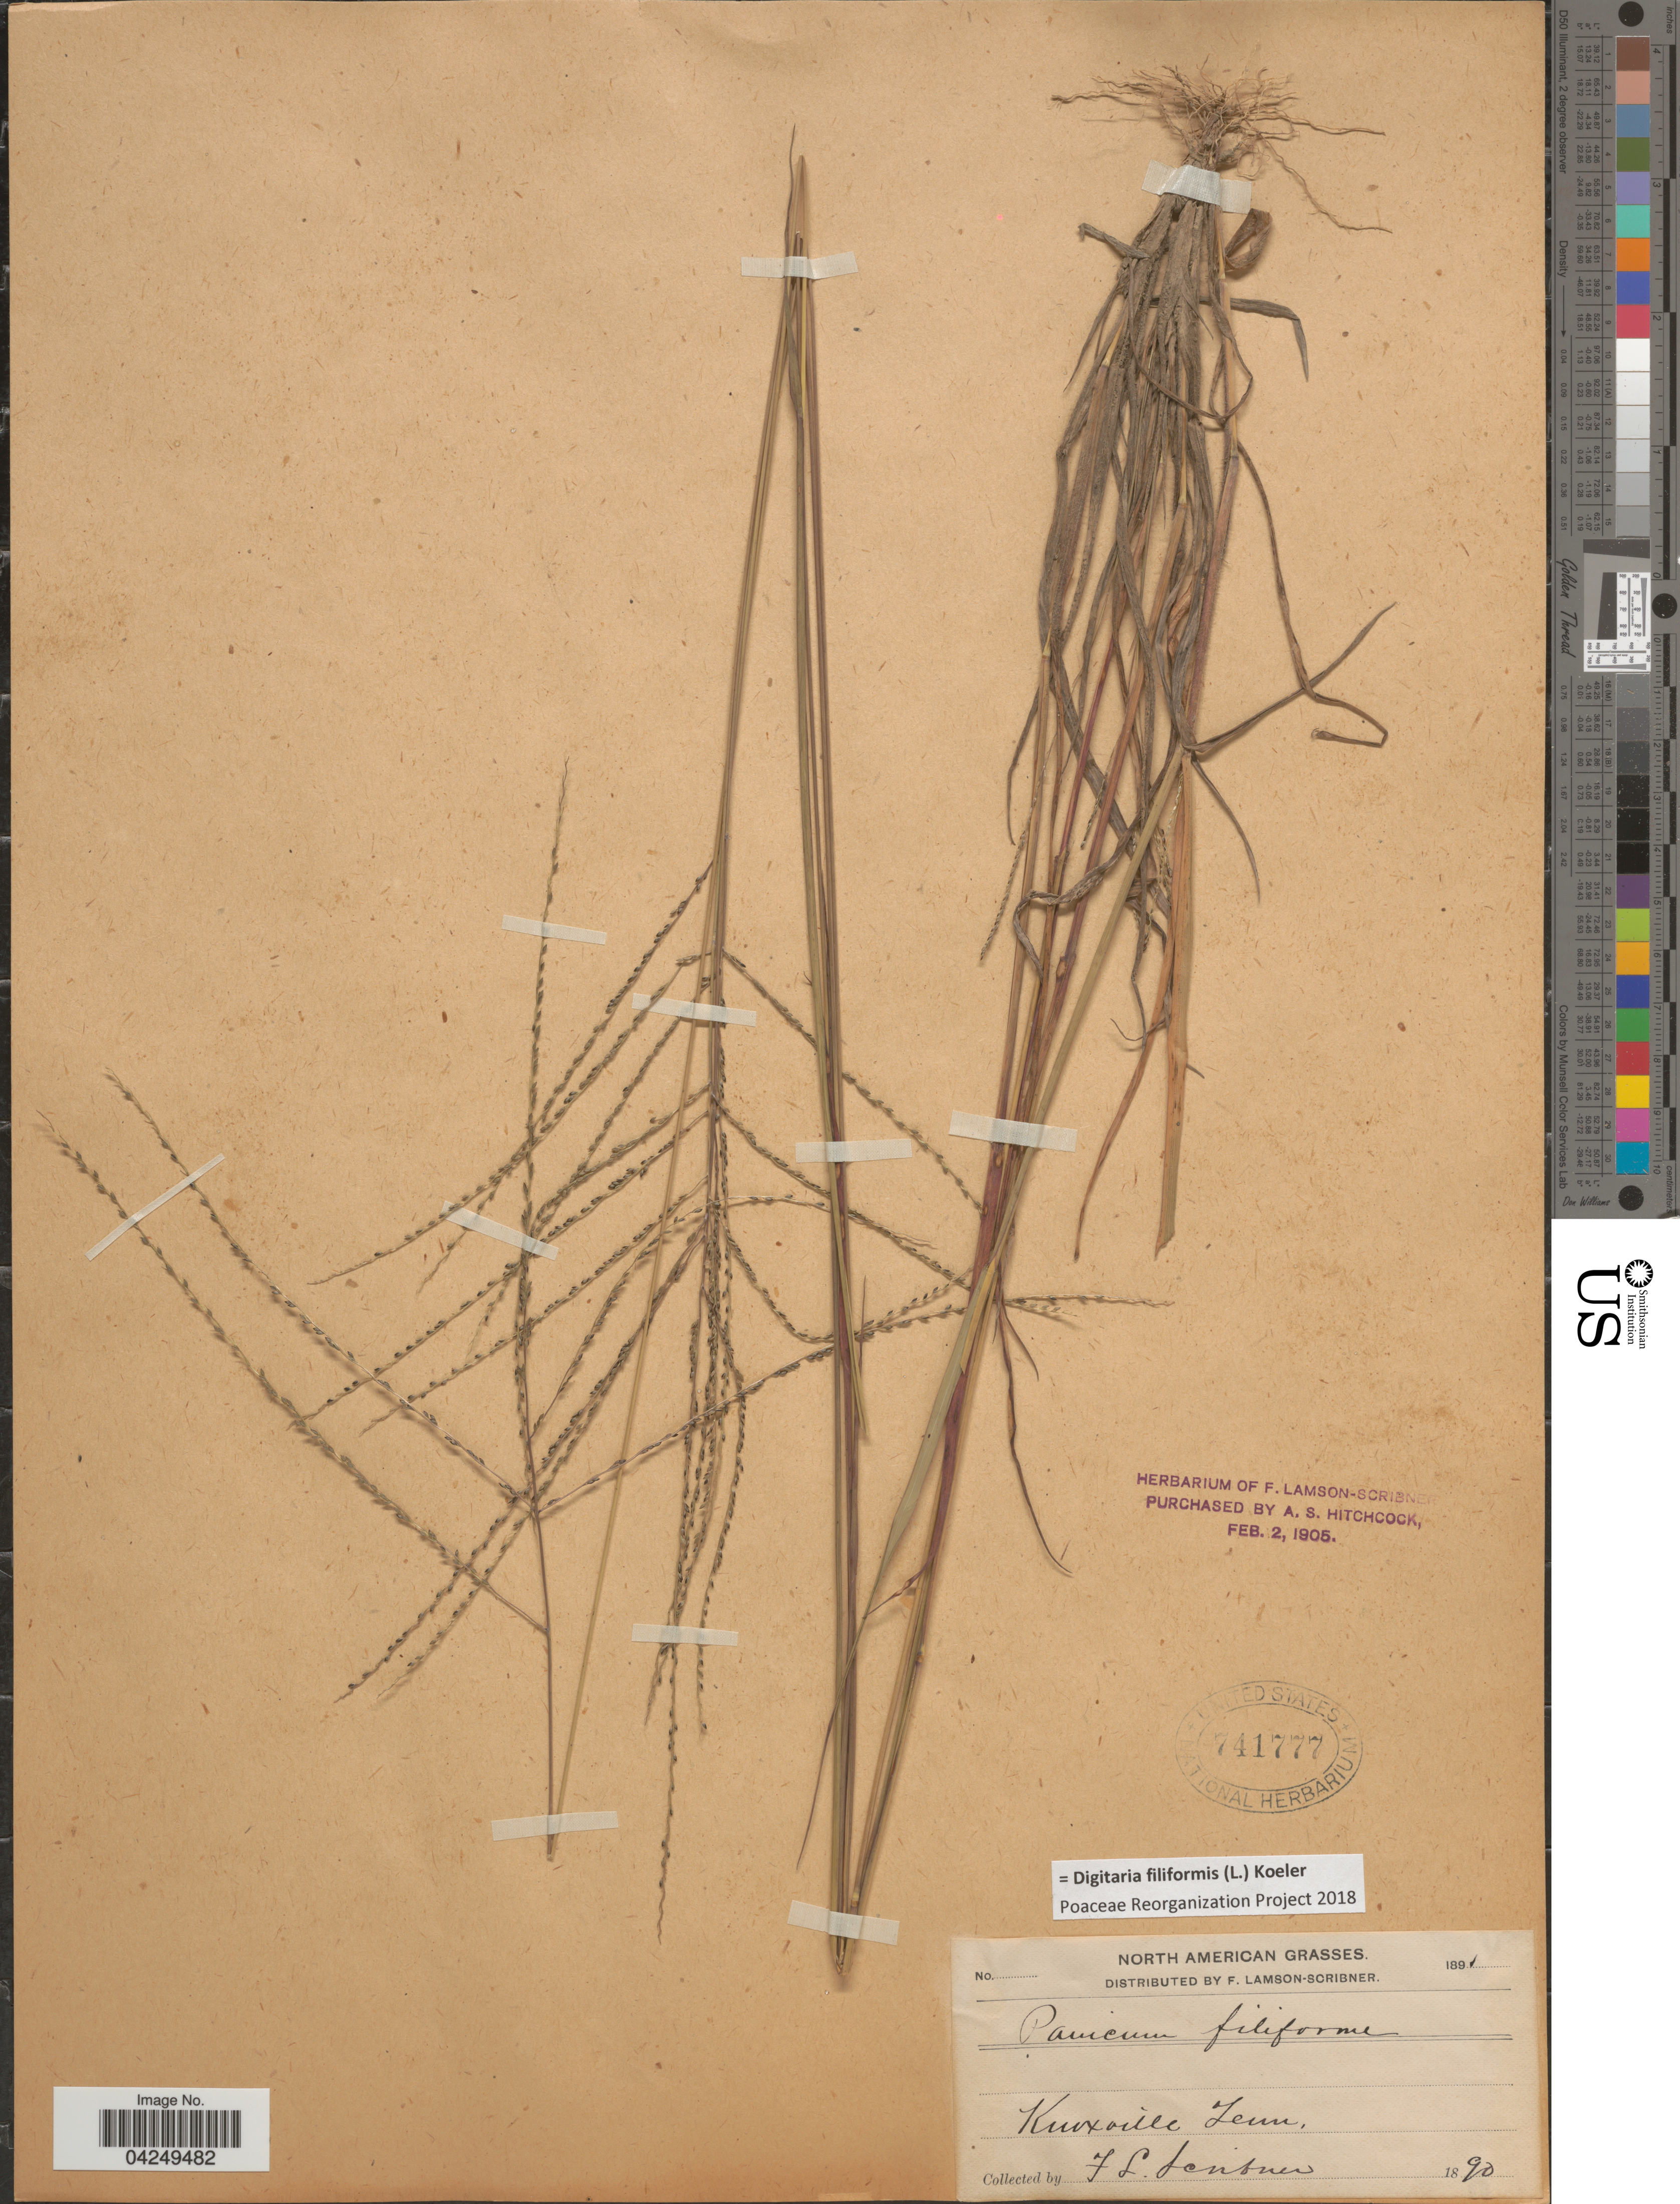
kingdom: Plantae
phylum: Tracheophyta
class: Liliopsida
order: Poales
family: Poaceae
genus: Digitaria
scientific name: Digitaria filiformis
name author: (L.) Koeler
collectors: F. Lamson-Scribner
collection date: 1890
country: United States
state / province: Tennessee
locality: Knoxville.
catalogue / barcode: US 741777